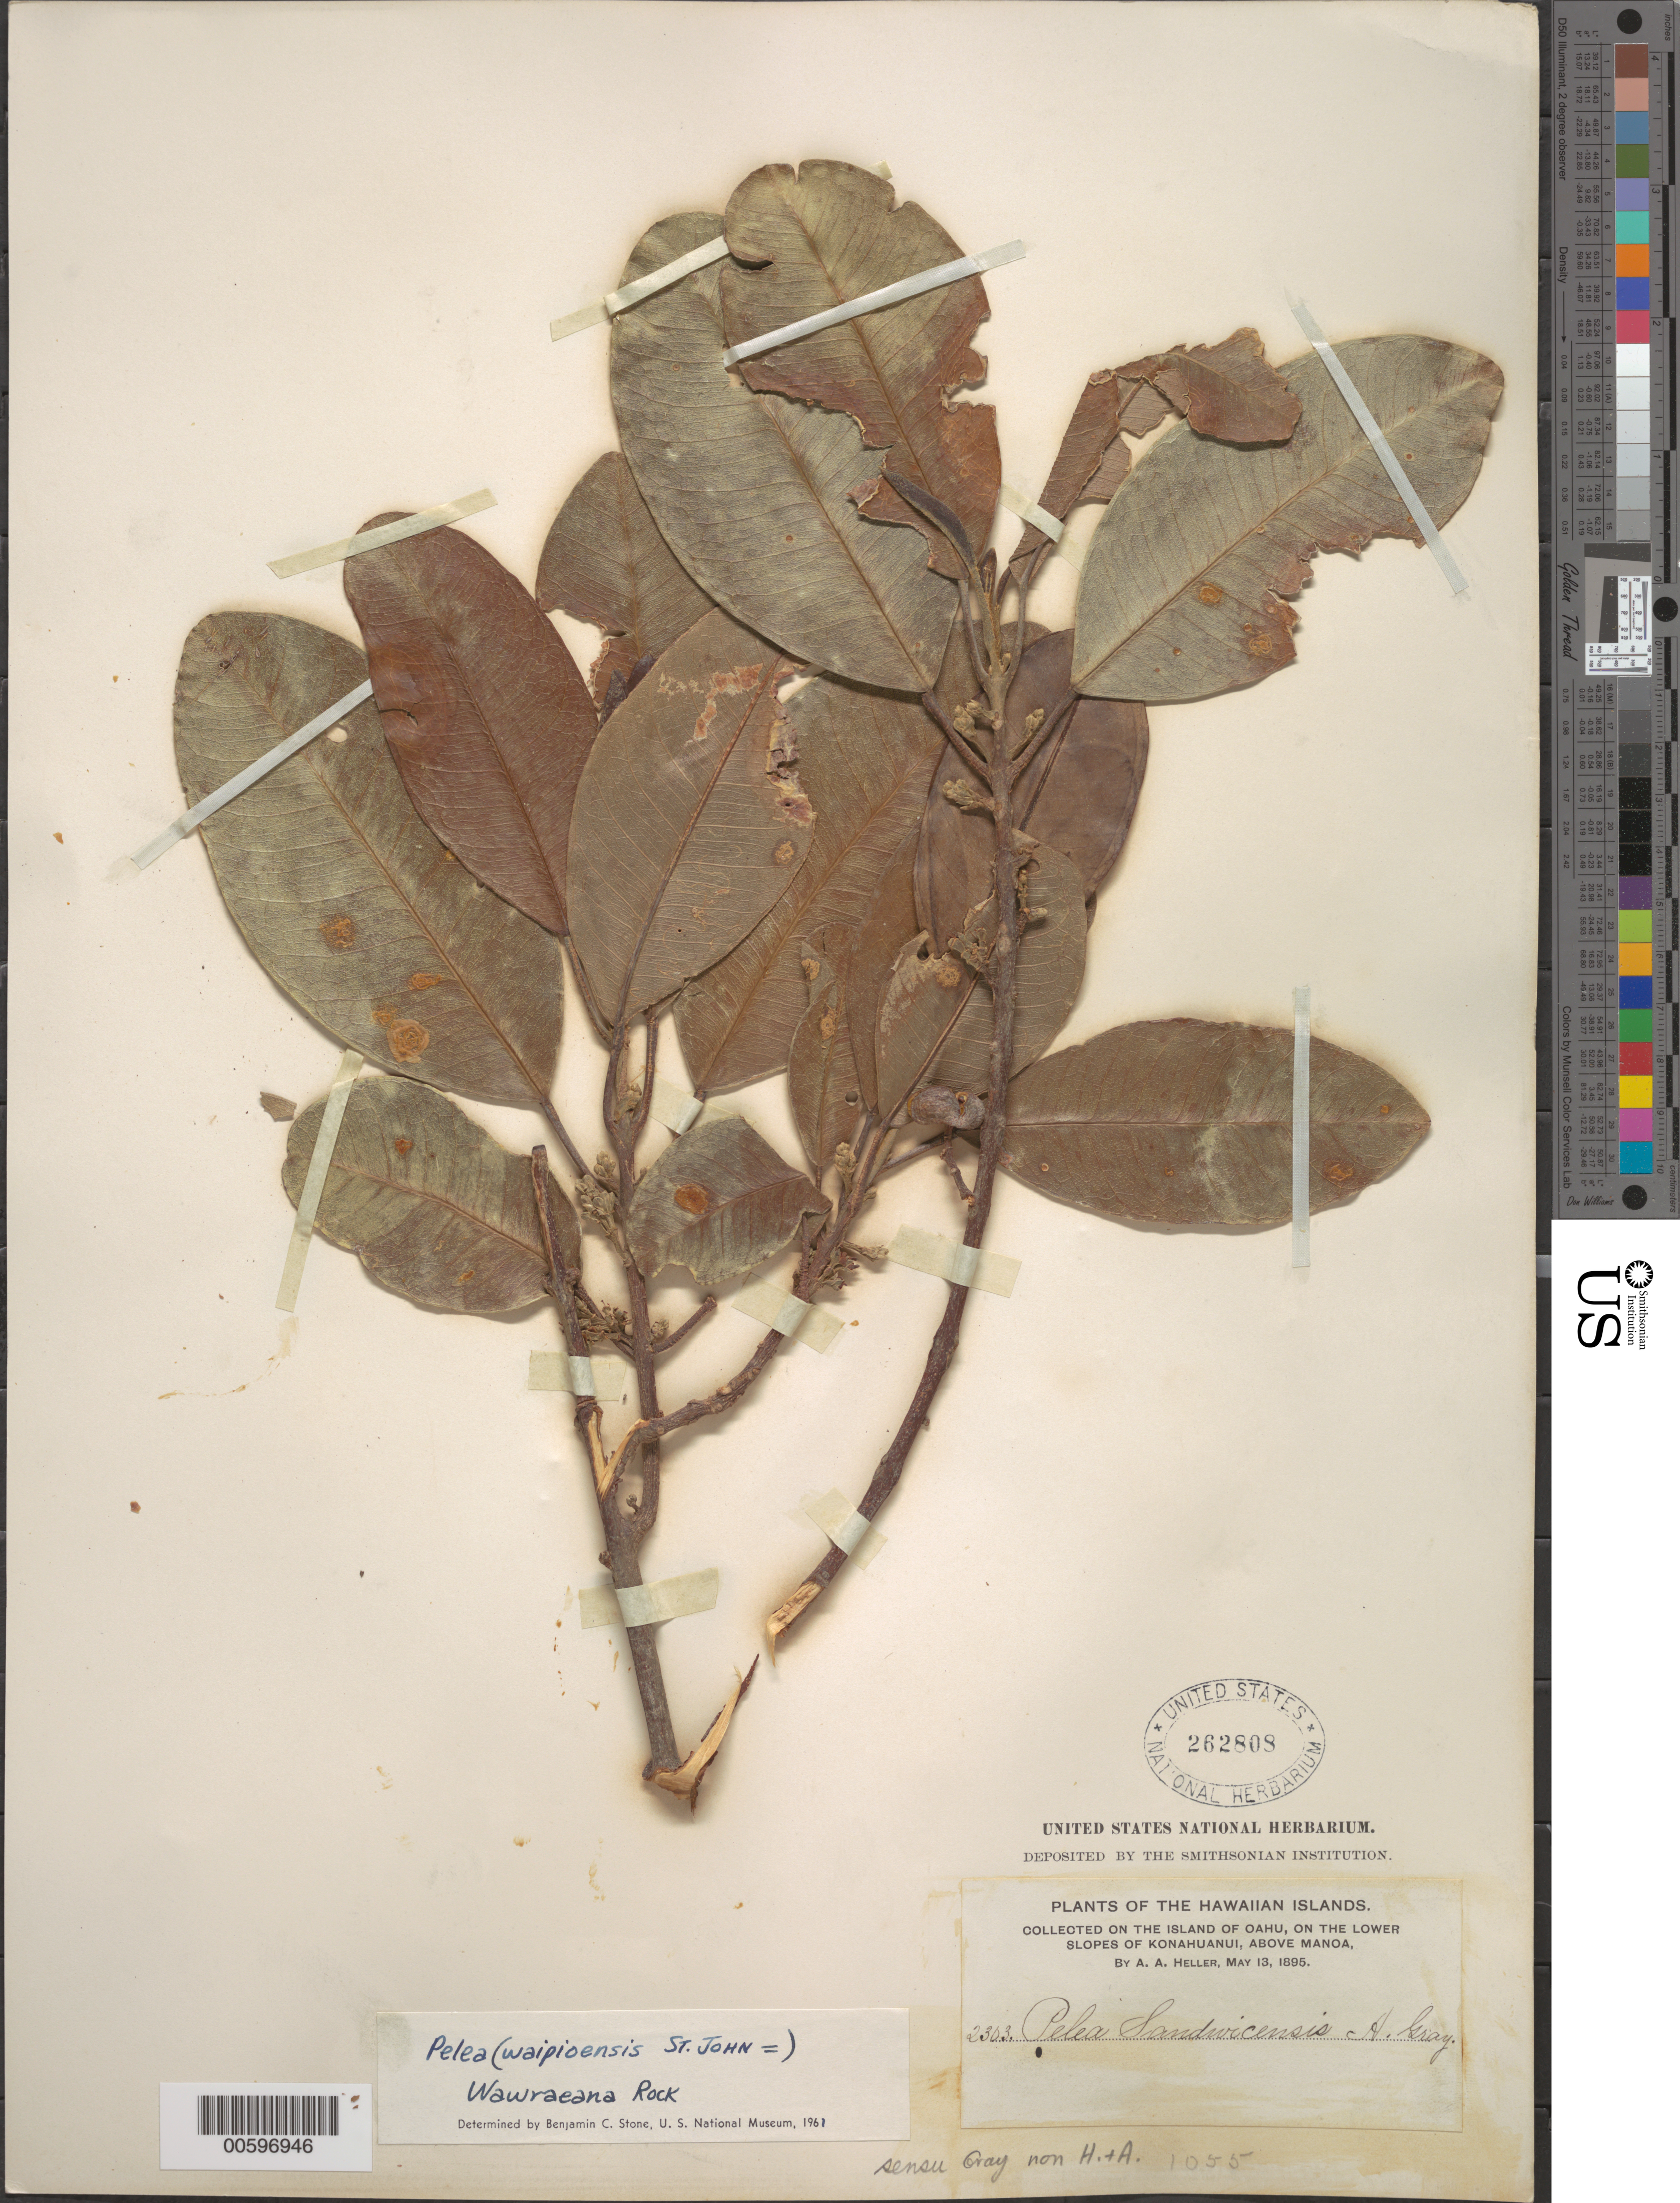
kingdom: Plantae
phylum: Tracheophyta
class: Magnoliopsida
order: Sapindales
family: Rutaceae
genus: Melicope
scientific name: Melicope wawraeana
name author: (H. Lév.) T.G. Hartley & B.C. Stone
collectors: A. A. Heller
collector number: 2303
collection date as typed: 13 May 1895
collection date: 1895-05-13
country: United States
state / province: Hawaii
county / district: Honolulu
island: Oahu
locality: On the lower slopes of Konahuanui, above Manoa.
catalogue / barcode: US 262808